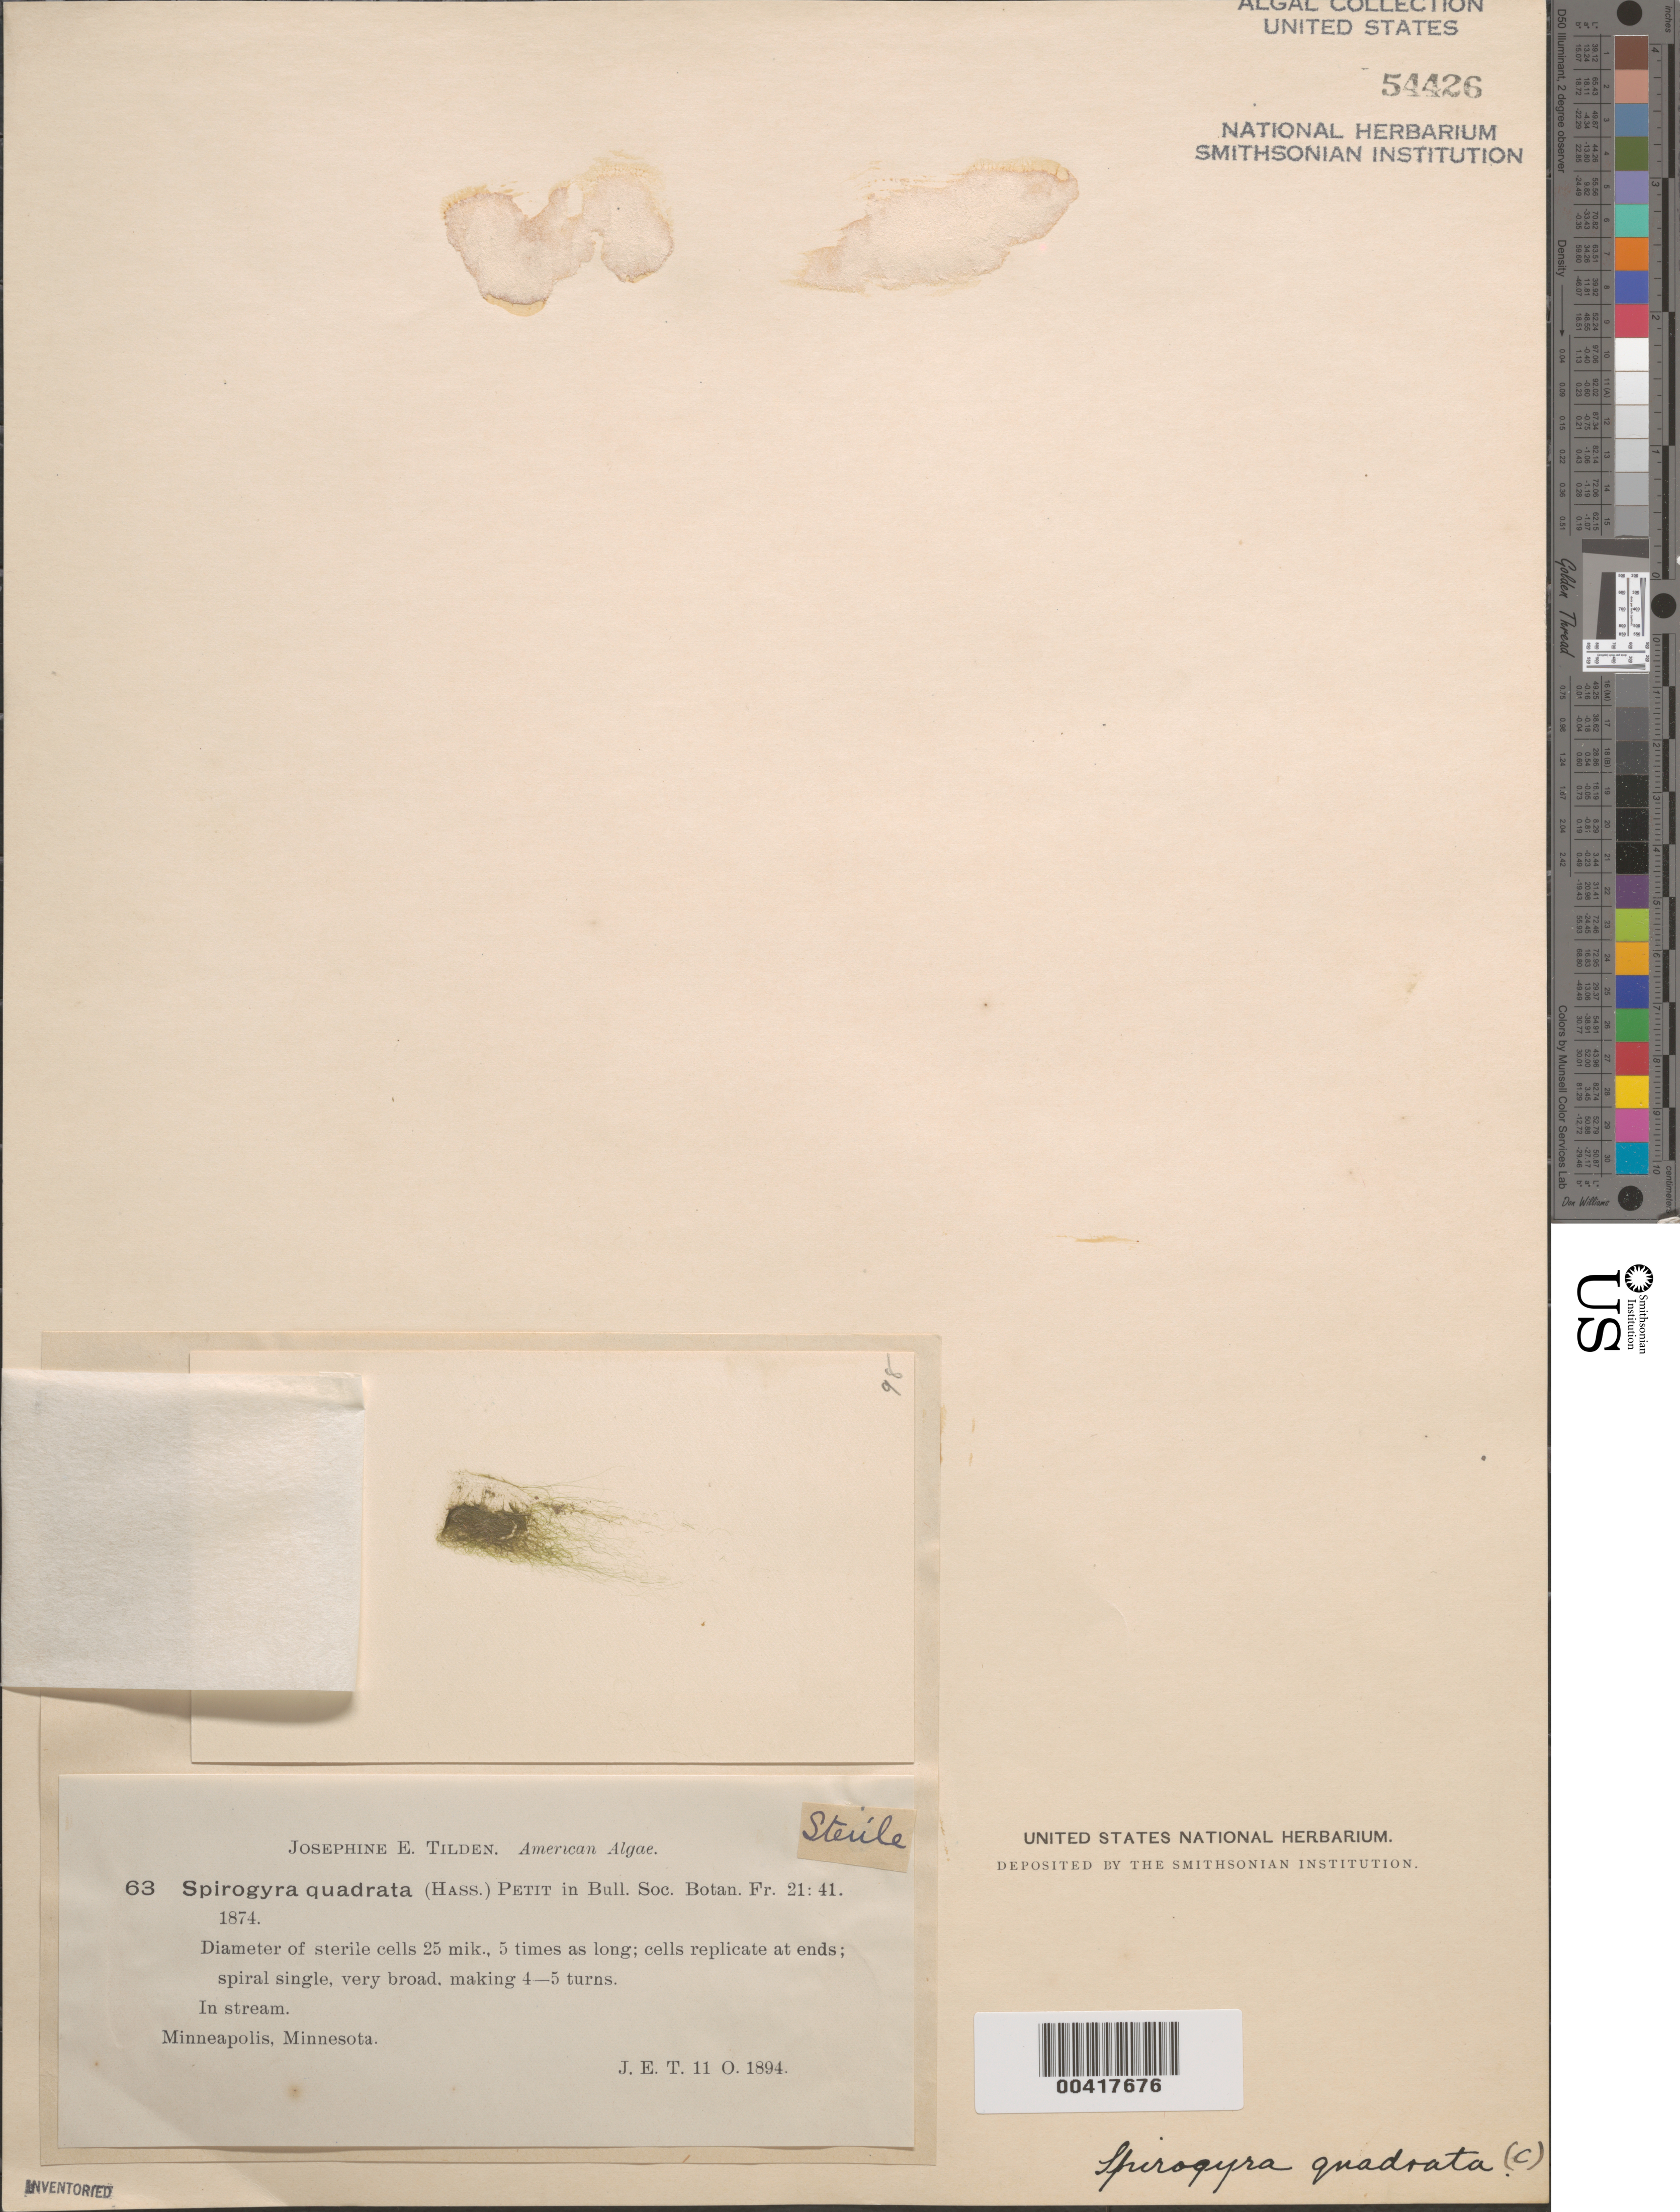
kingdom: Plantae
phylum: Charophyta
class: Zygnematophyceae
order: Zygnematales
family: Zygnemataceae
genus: Spirogyra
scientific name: Spirogyra quadrata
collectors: J. E. Tilden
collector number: JET 63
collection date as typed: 11 Oct 1894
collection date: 1894-10-11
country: United States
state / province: Minnesota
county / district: Hennepin County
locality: Minneapolis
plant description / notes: Tilden, American Algae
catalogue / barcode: US 54426